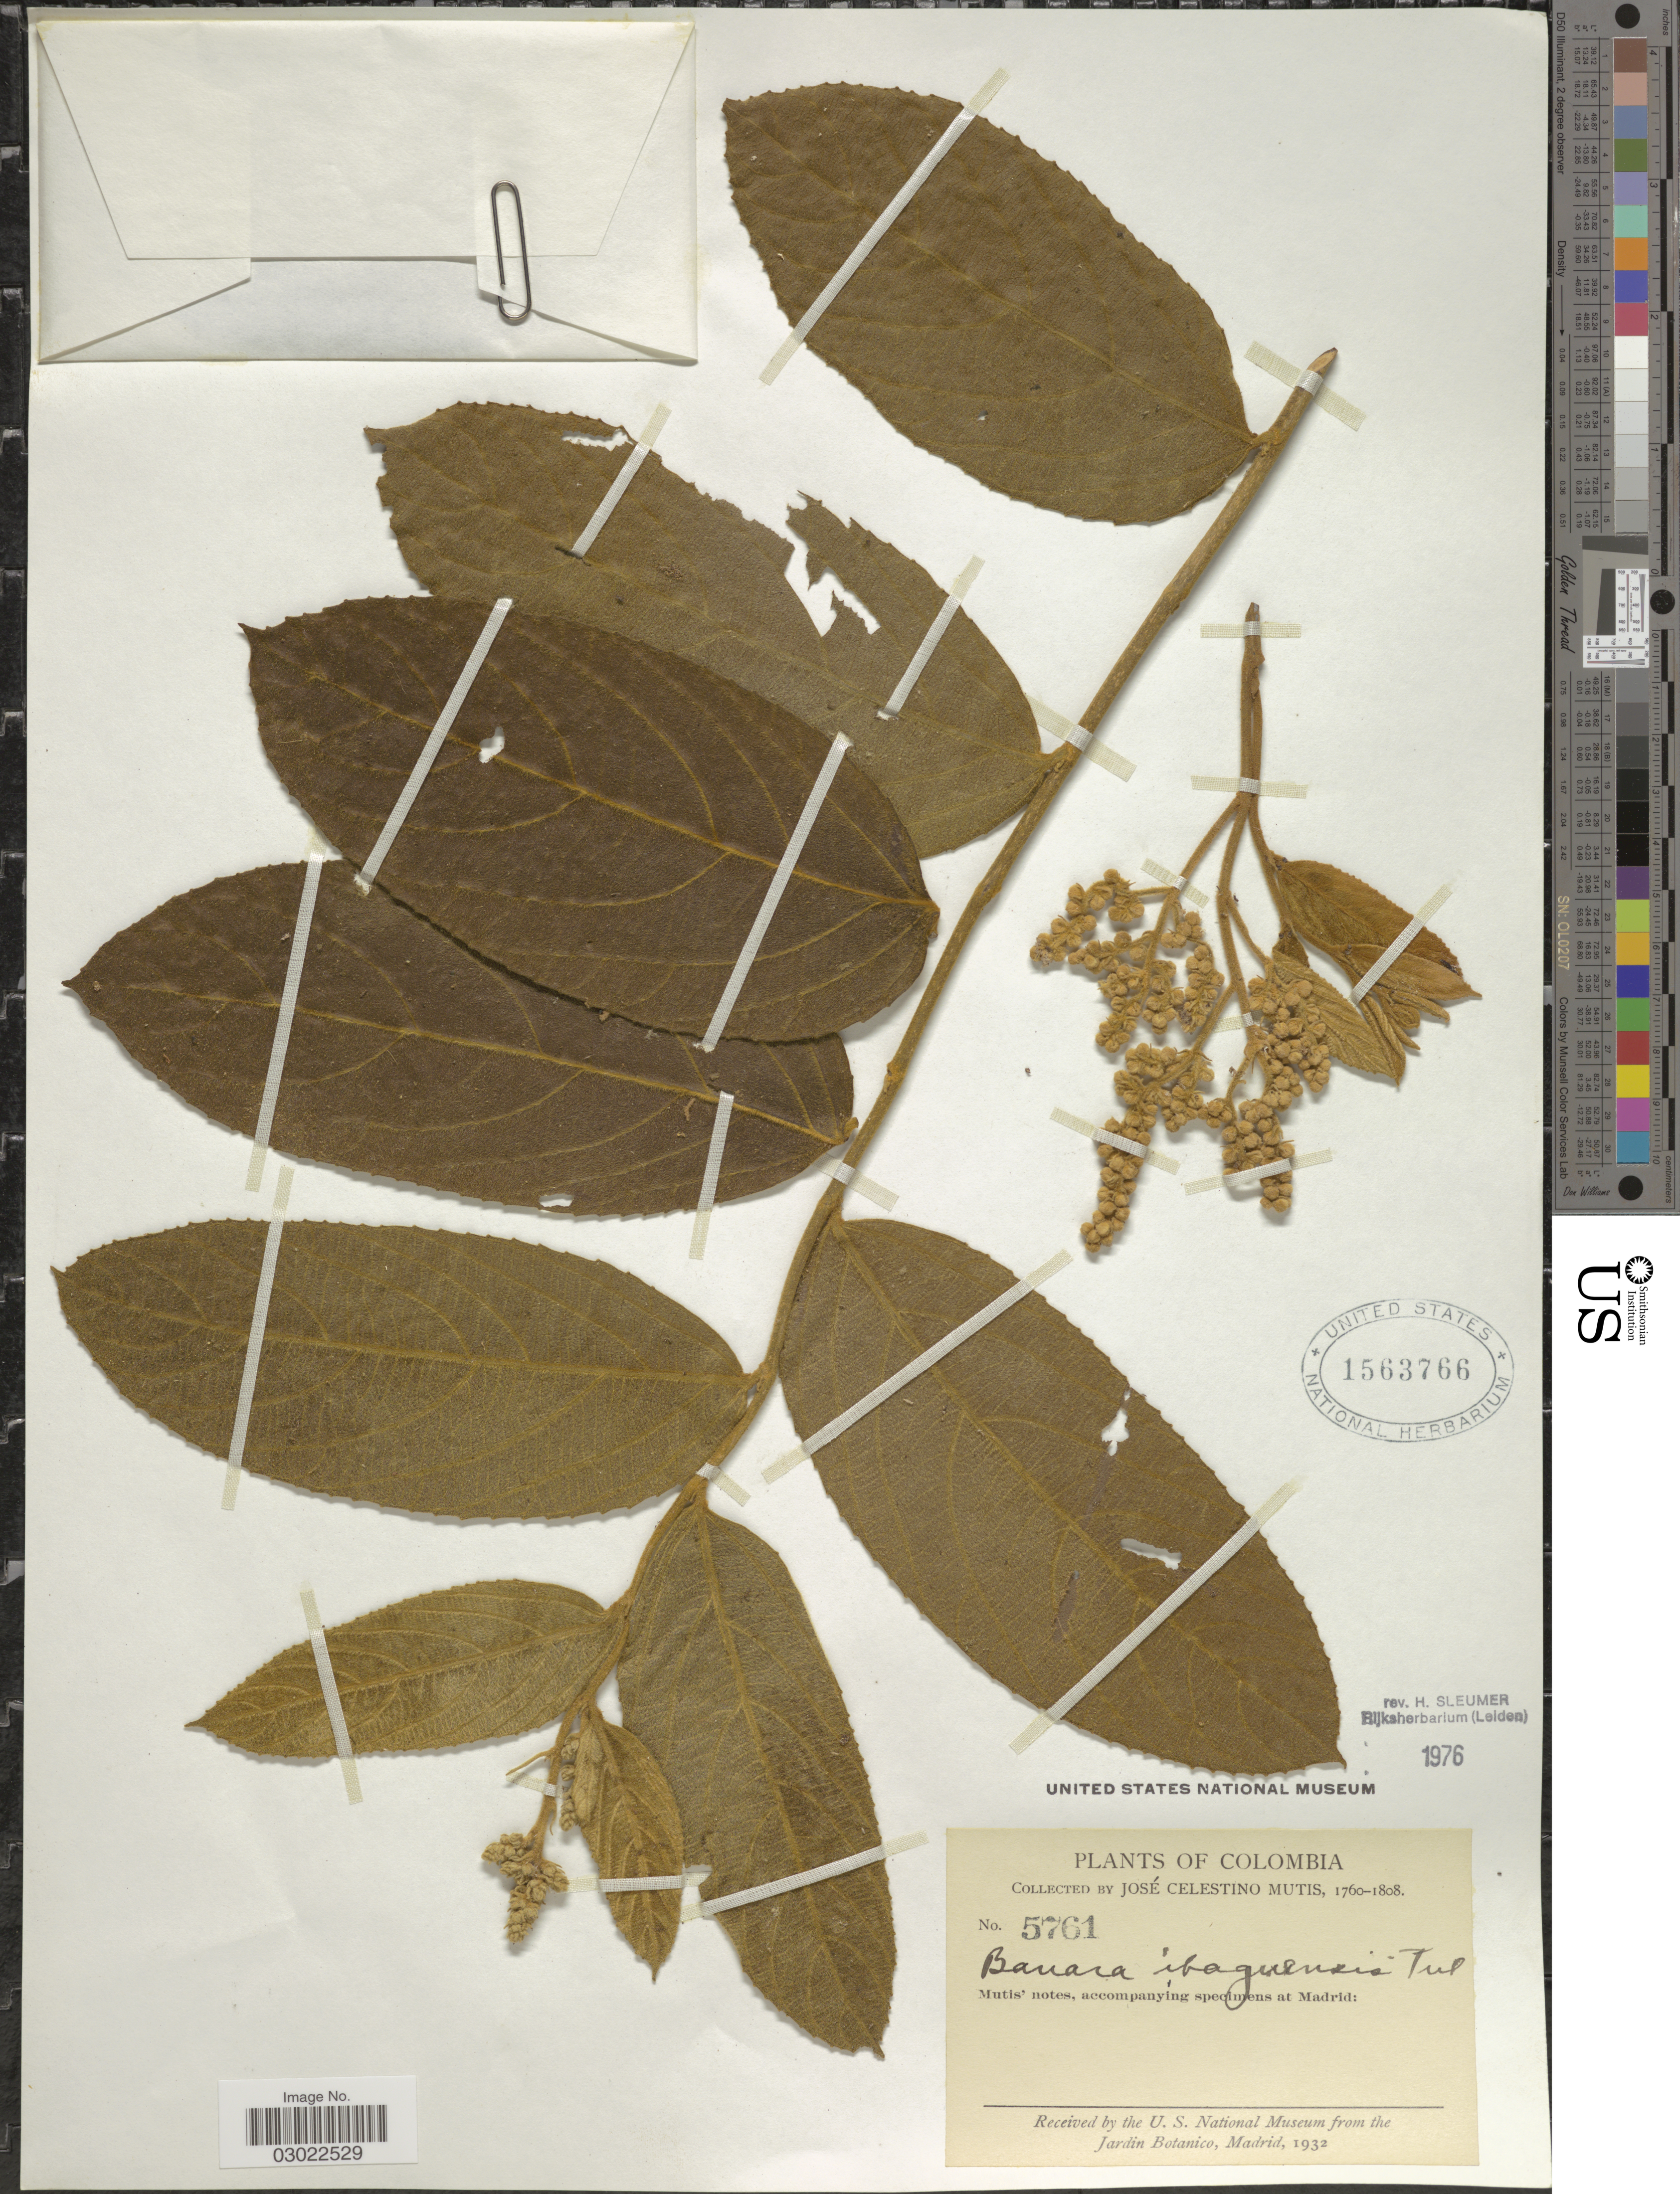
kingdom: Plantae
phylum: Tracheophyta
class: Magnoliopsida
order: Malpighiales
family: Salicaceae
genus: Banara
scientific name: Banara ibaguensis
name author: Tul.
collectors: J. C. B. Mutis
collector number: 5761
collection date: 1760/1808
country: Colombia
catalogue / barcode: US 1563766